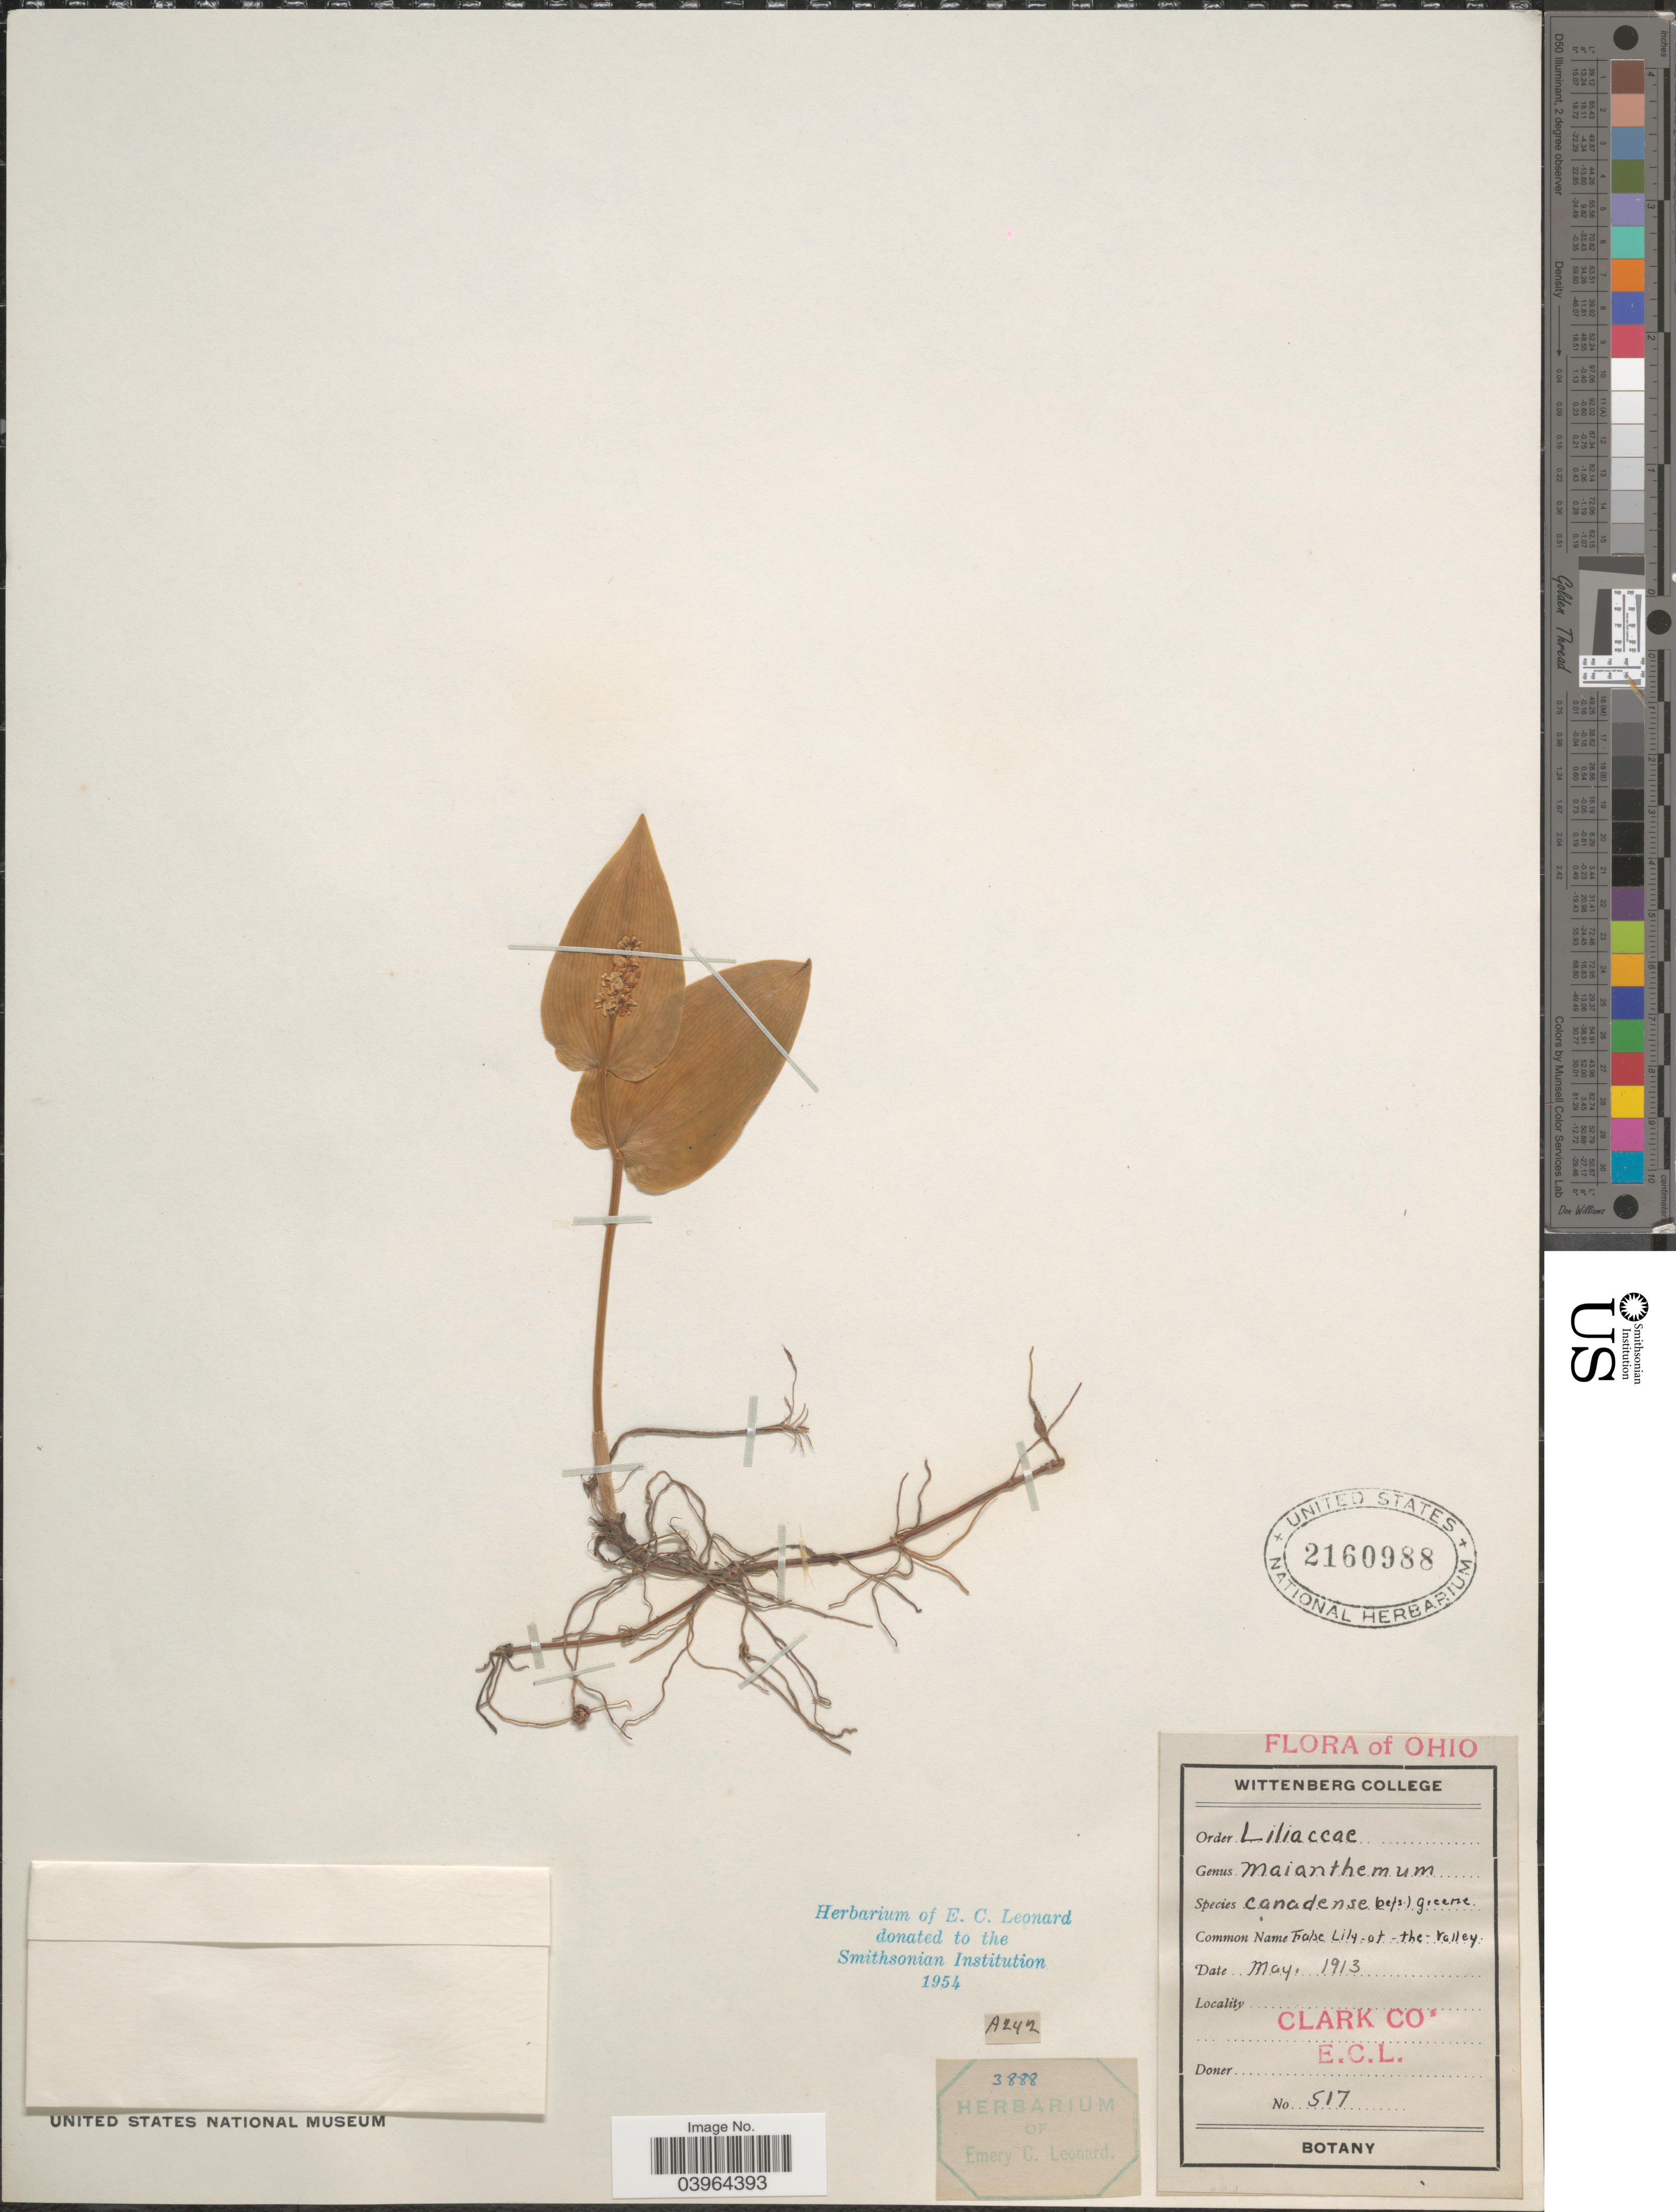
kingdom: Plantae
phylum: Tracheophyta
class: Liliopsida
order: Asparagales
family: Asparagaceae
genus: Maianthemum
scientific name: Maianthemum canadense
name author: Desf.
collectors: E. C. Leonard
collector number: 517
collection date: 1913-05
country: United States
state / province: Ohio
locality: Clark Co.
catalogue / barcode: US 2160988